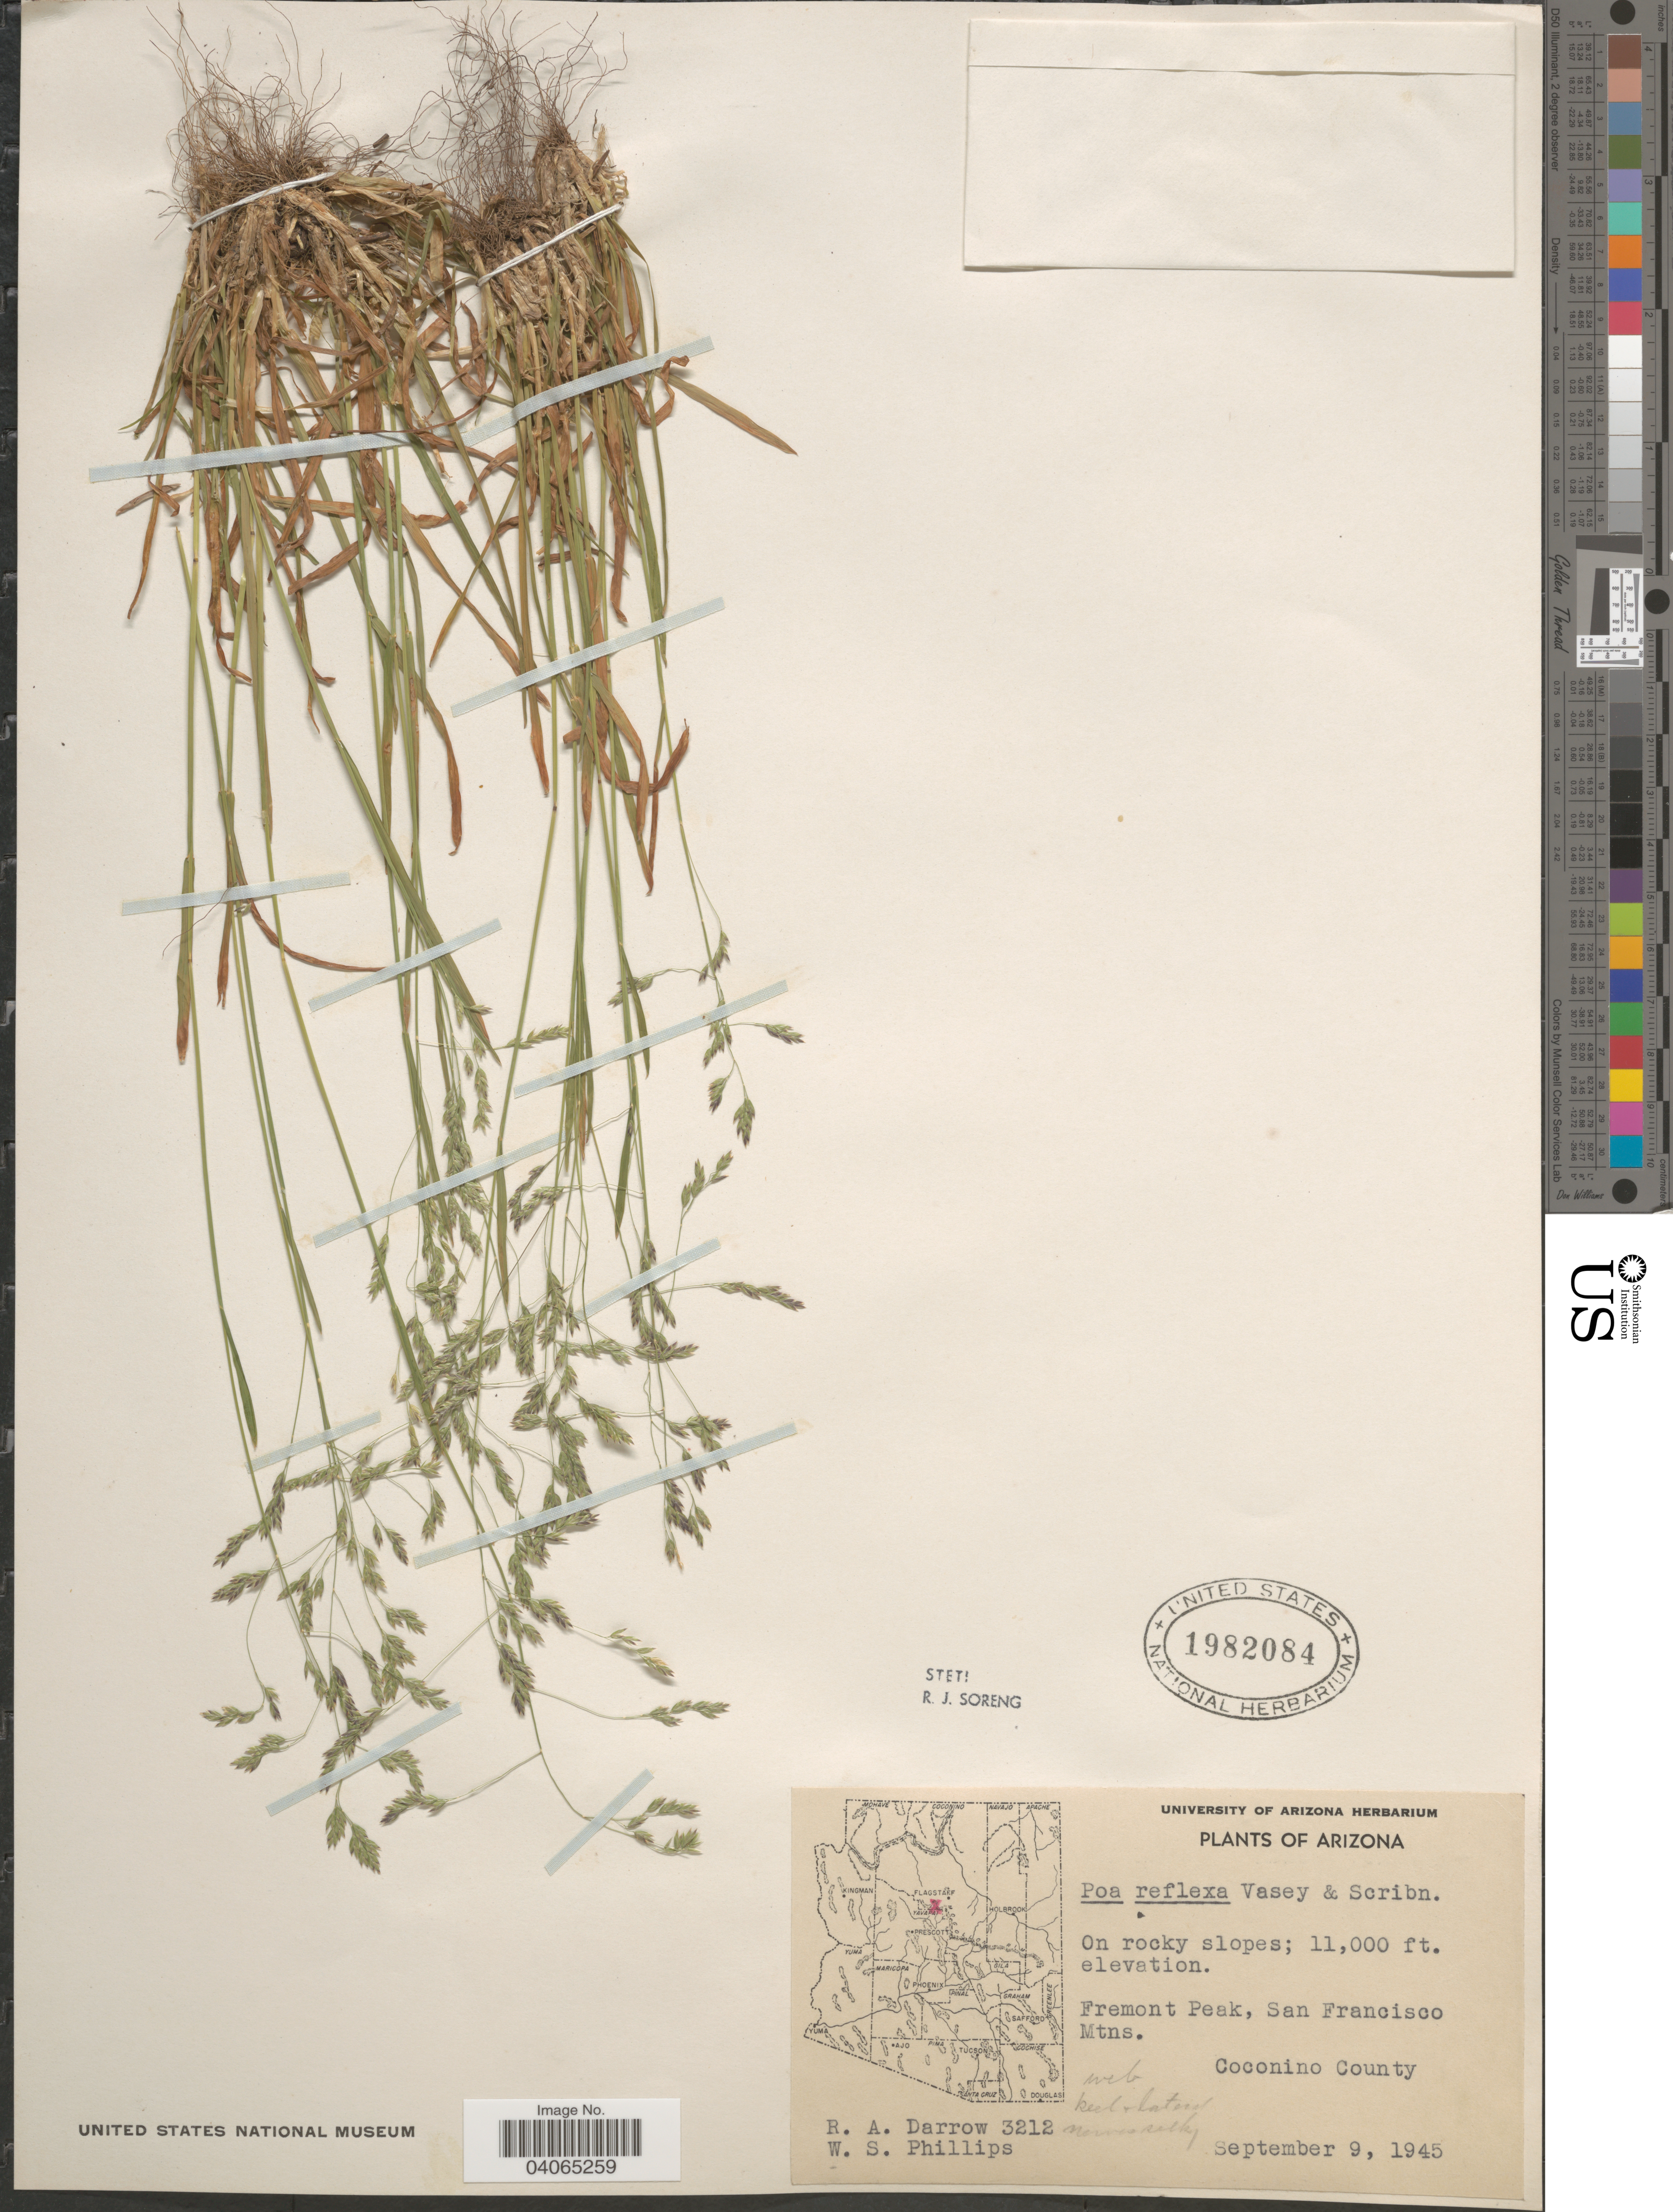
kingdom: Plantae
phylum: Tracheophyta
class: Liliopsida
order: Poales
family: Poaceae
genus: Poa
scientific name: Poa reflexa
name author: Vasey & Scribn.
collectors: R. A. Darrow & W. S. Phillips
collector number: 3212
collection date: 1945-09-09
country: United States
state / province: Arizona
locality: Fremont Peak, San Francisco Mtns. Coconino County.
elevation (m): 3353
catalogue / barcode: US 1982084